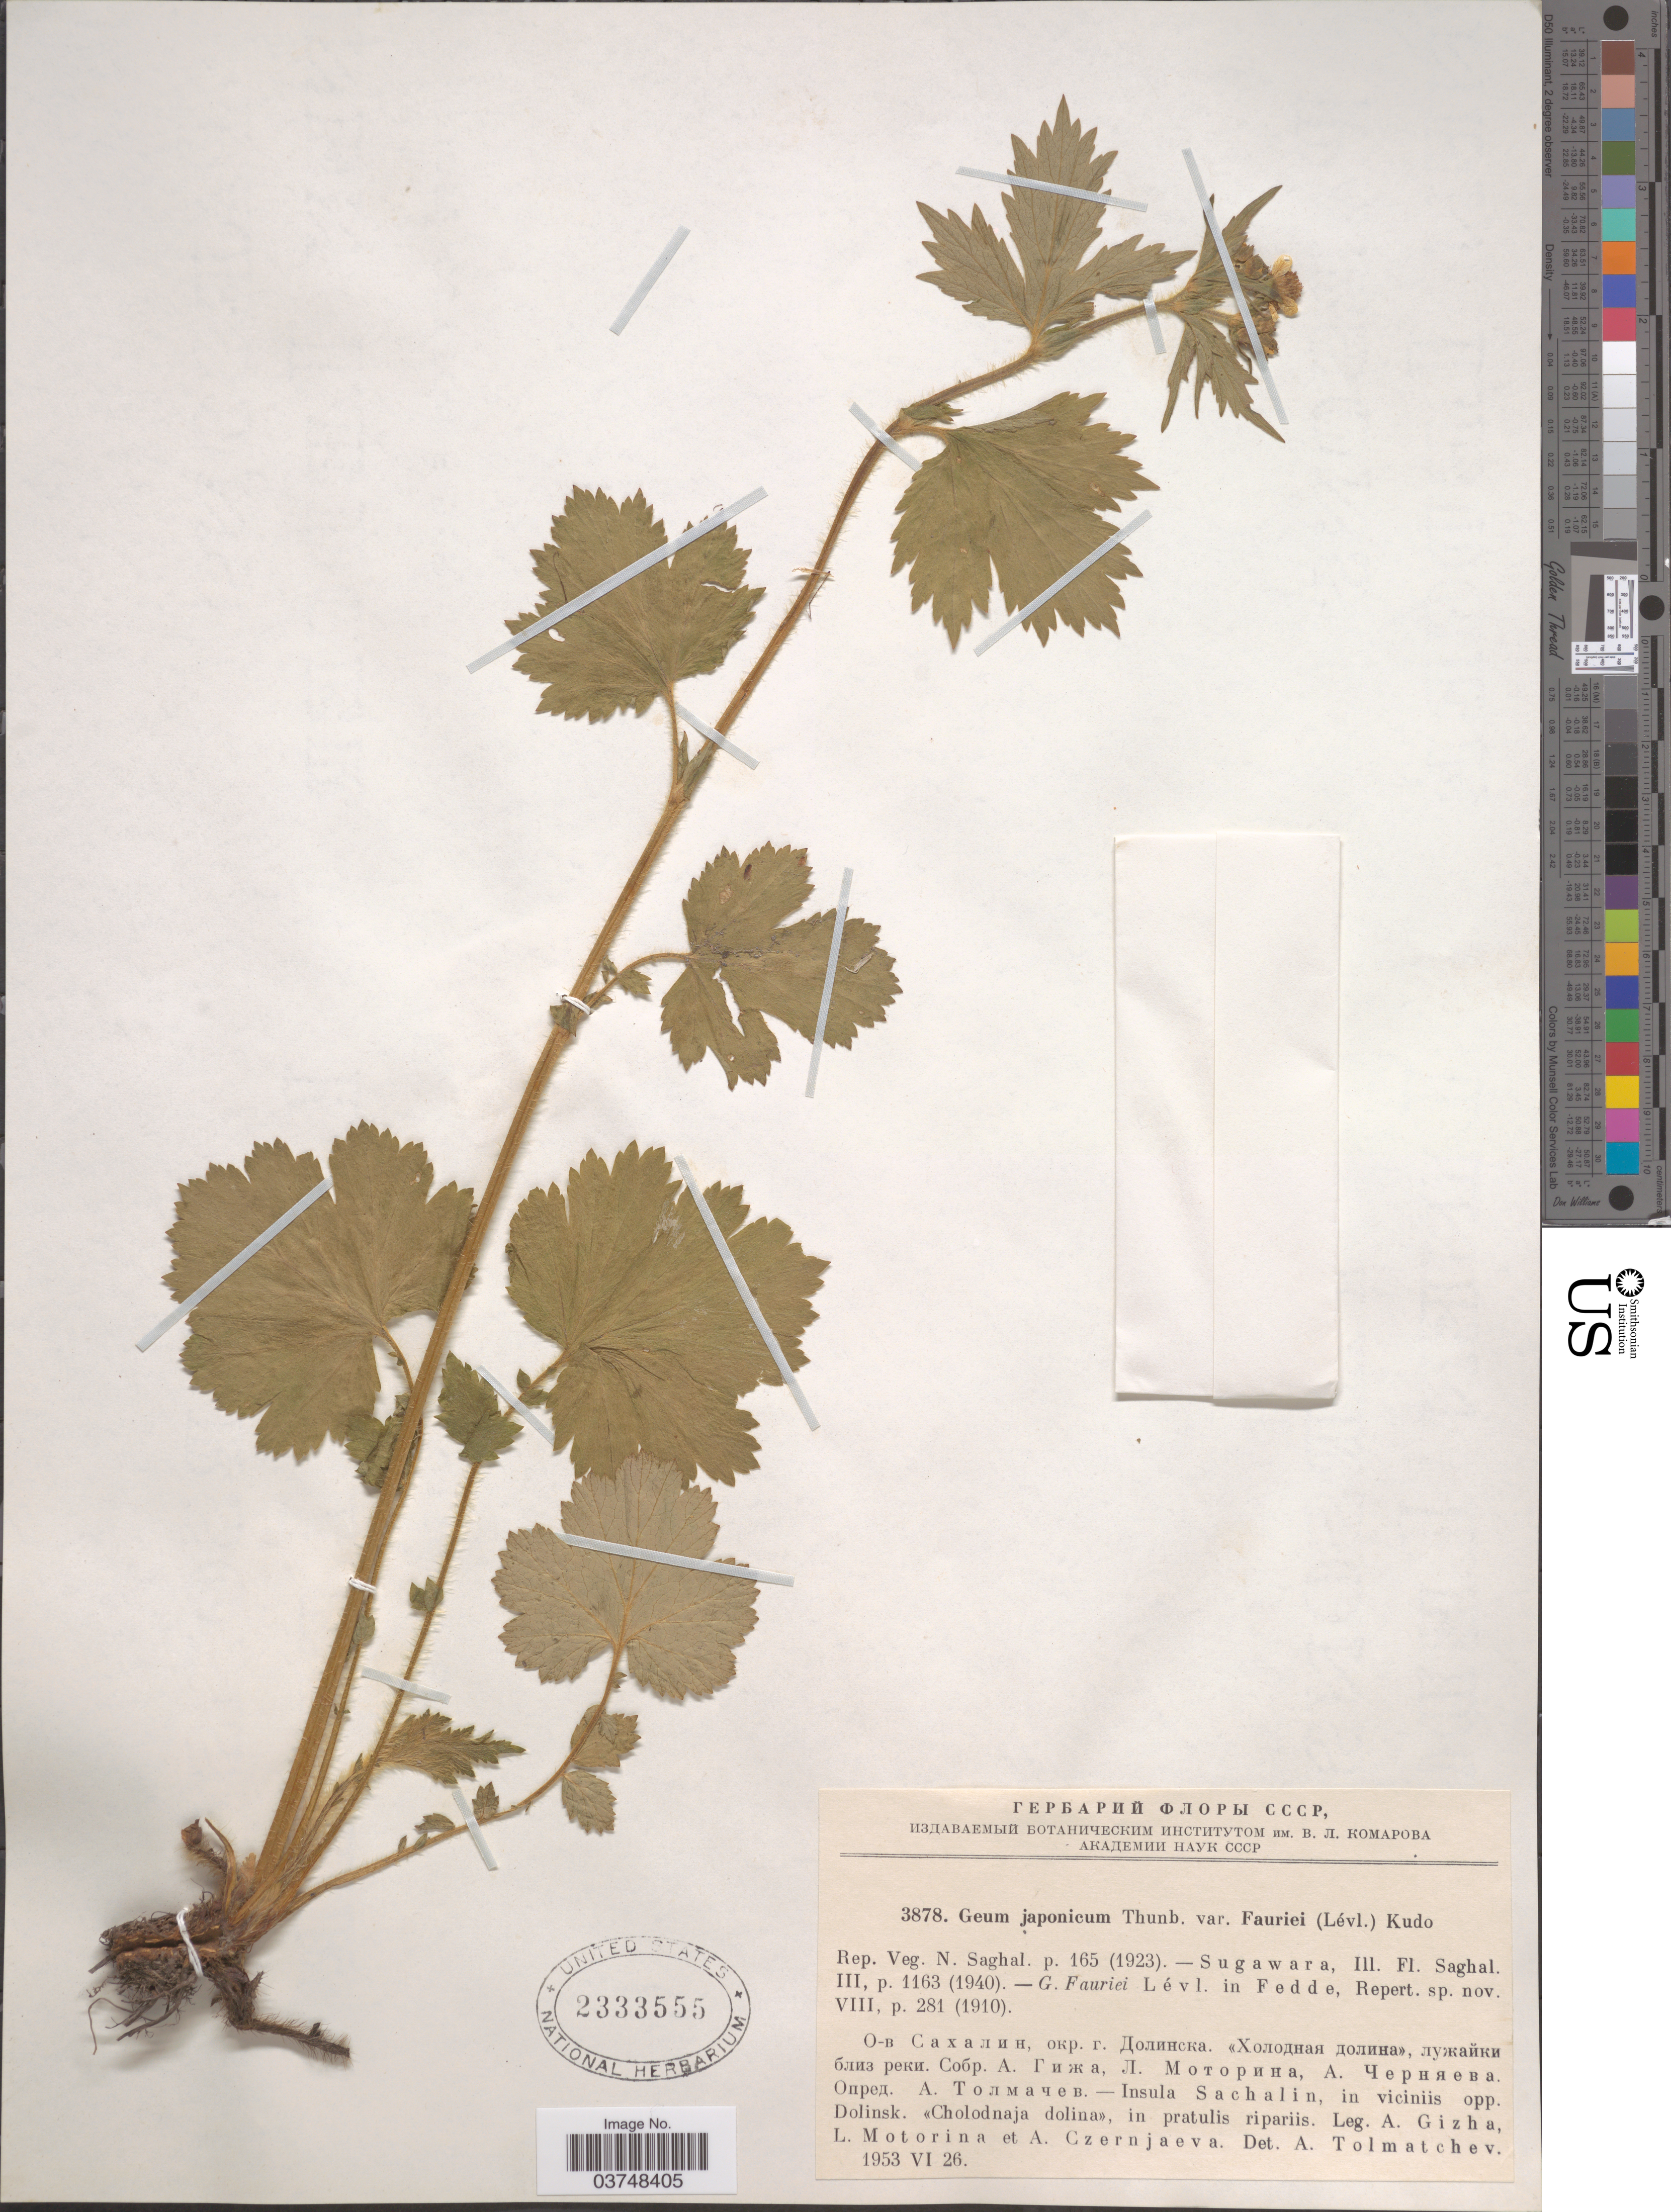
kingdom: Plantae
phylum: Tracheophyta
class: Magnoliopsida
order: Rosales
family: Rosaceae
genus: Geum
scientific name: Geum japonicum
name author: Thunb.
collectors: A. Gizha, L. Motorina & A. Czernjaeva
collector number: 3878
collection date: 1953-06-26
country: Russian Federation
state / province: Sakhalin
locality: Insula Sachalin, in viciniis opp. Dolinsk, «Cholodnaja dolina», in pratulis ripariis.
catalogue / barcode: US 2333555